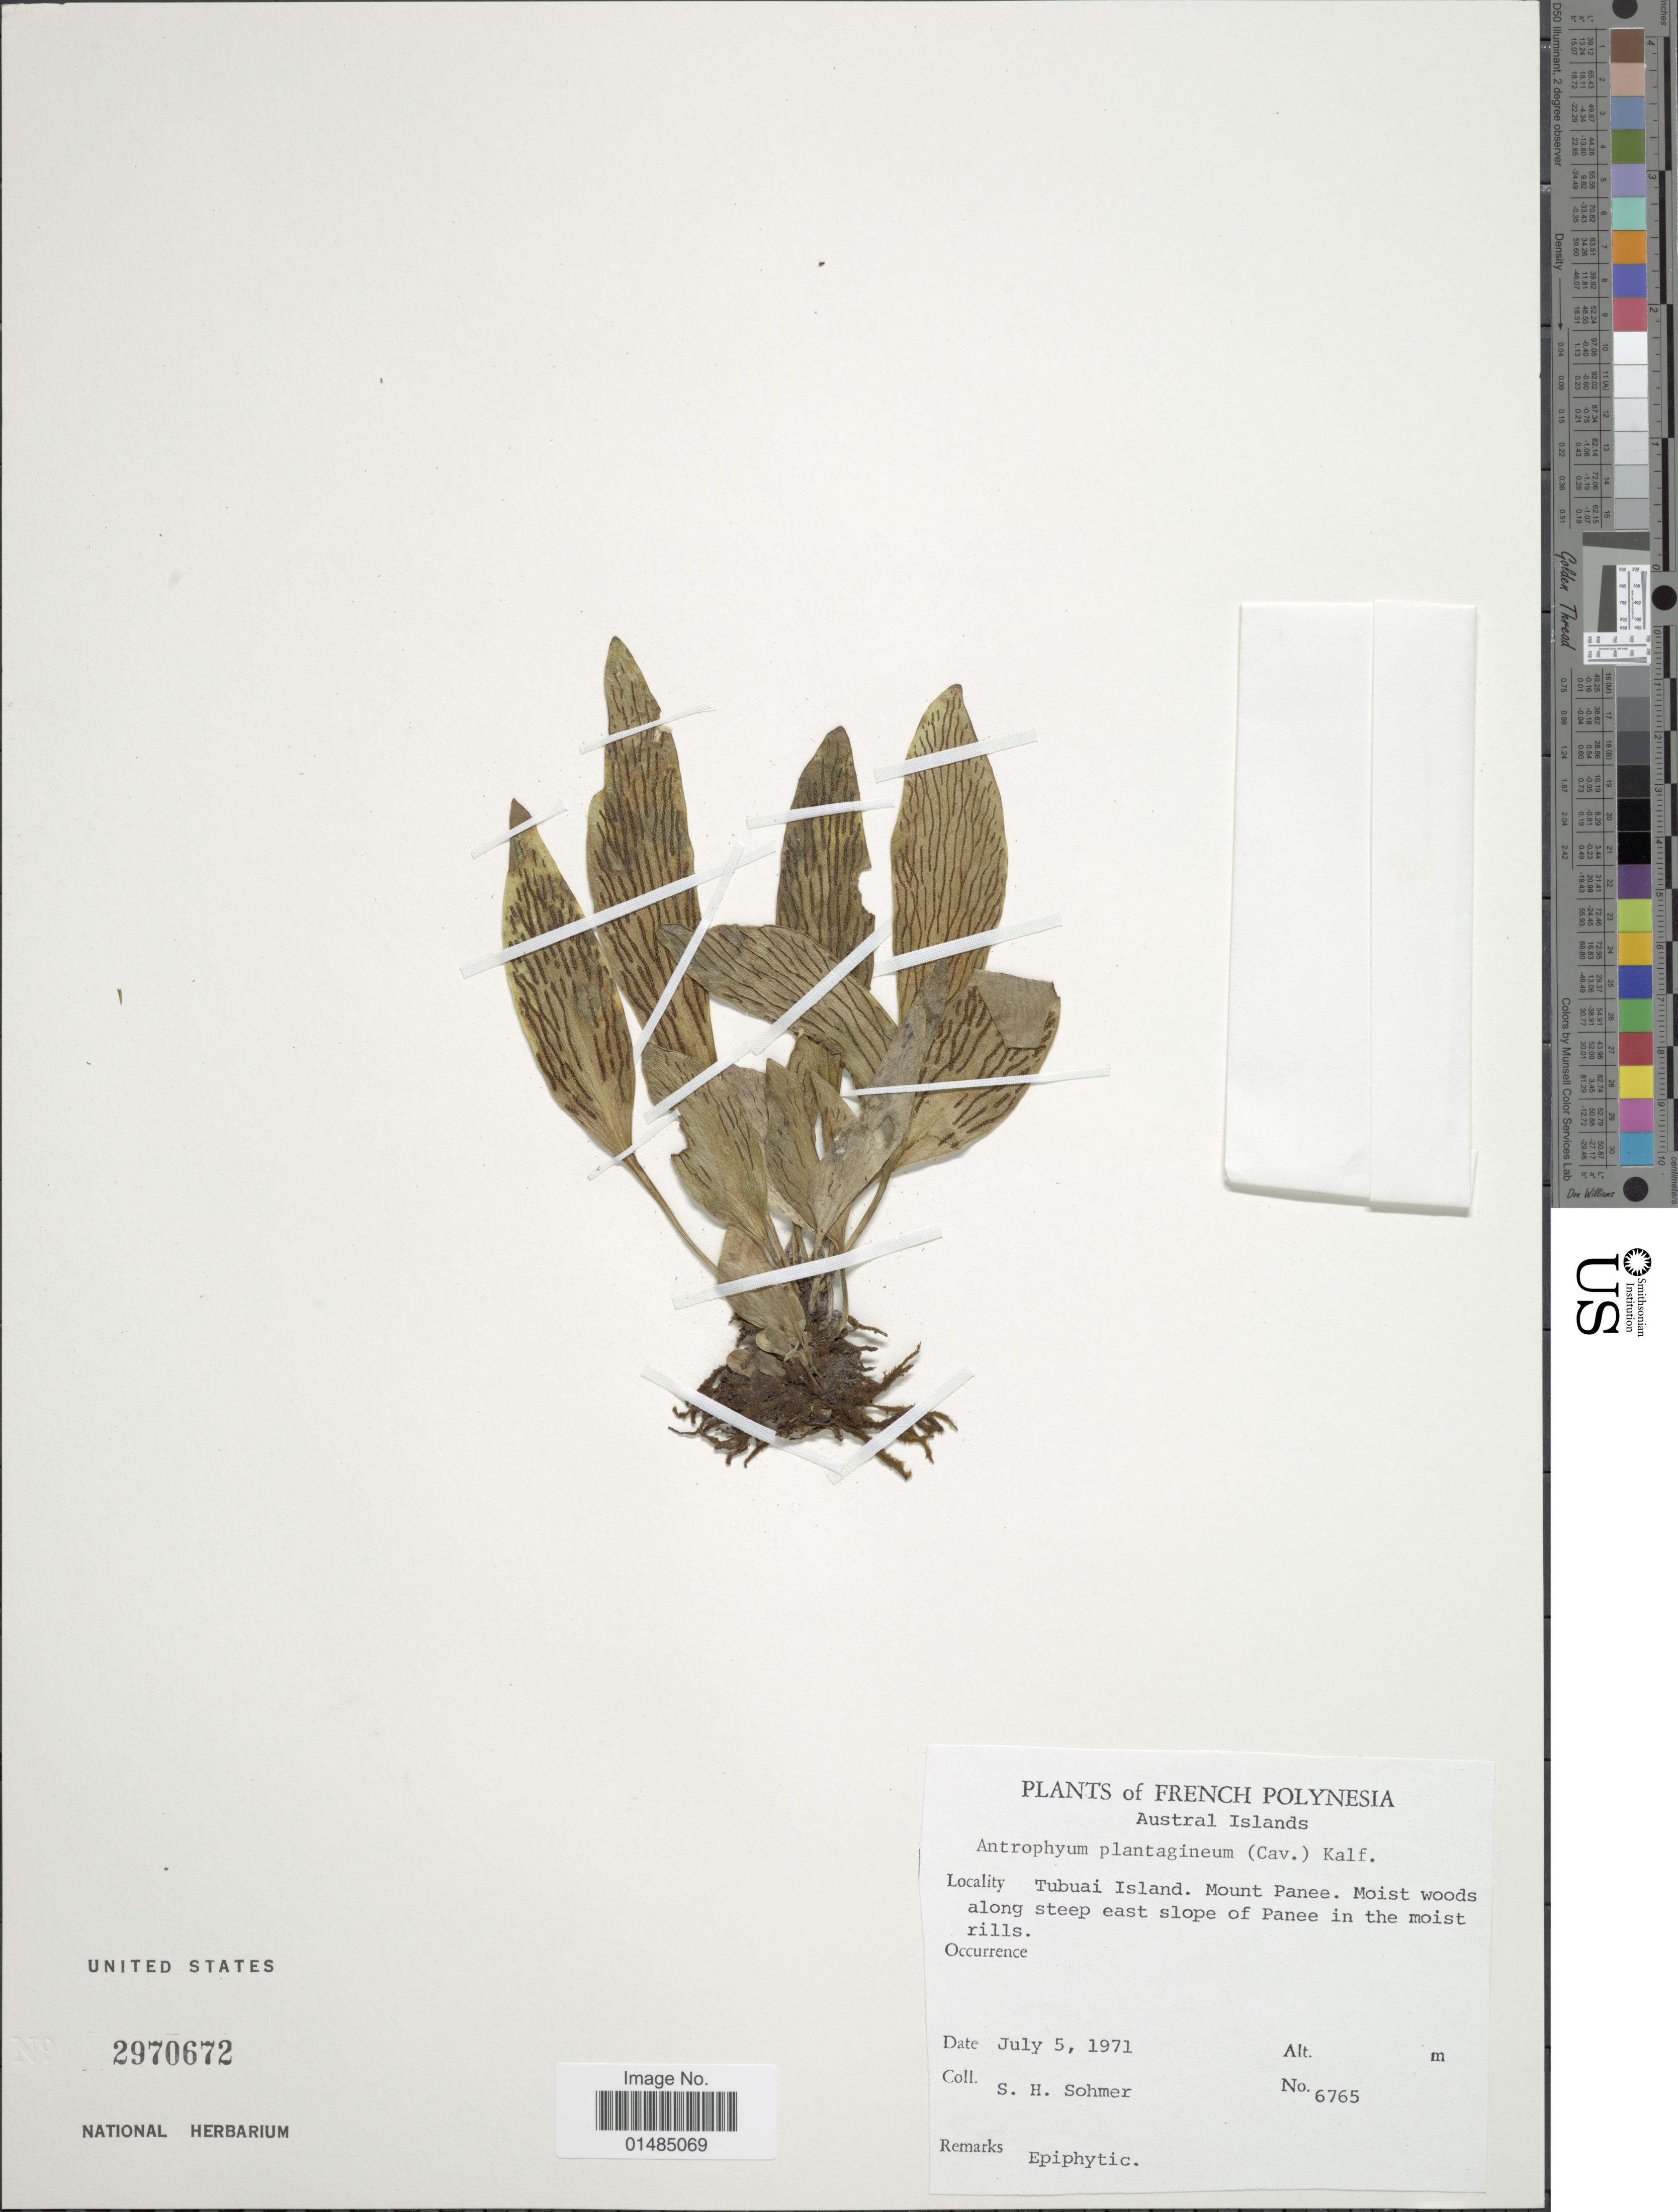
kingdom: Plantae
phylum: Tracheophyta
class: Polypodiopsida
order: Polypodiales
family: Pteridaceae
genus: Antrophyum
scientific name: Antrophyum lessonii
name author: Bory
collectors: S. H. Sohmer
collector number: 6765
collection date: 1971-07-05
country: French Polynesia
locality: French Polynesia, Austral Islands, Tubuai Island, Mount Panee, Moist woods along steep east slope of Panee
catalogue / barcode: US 2970672